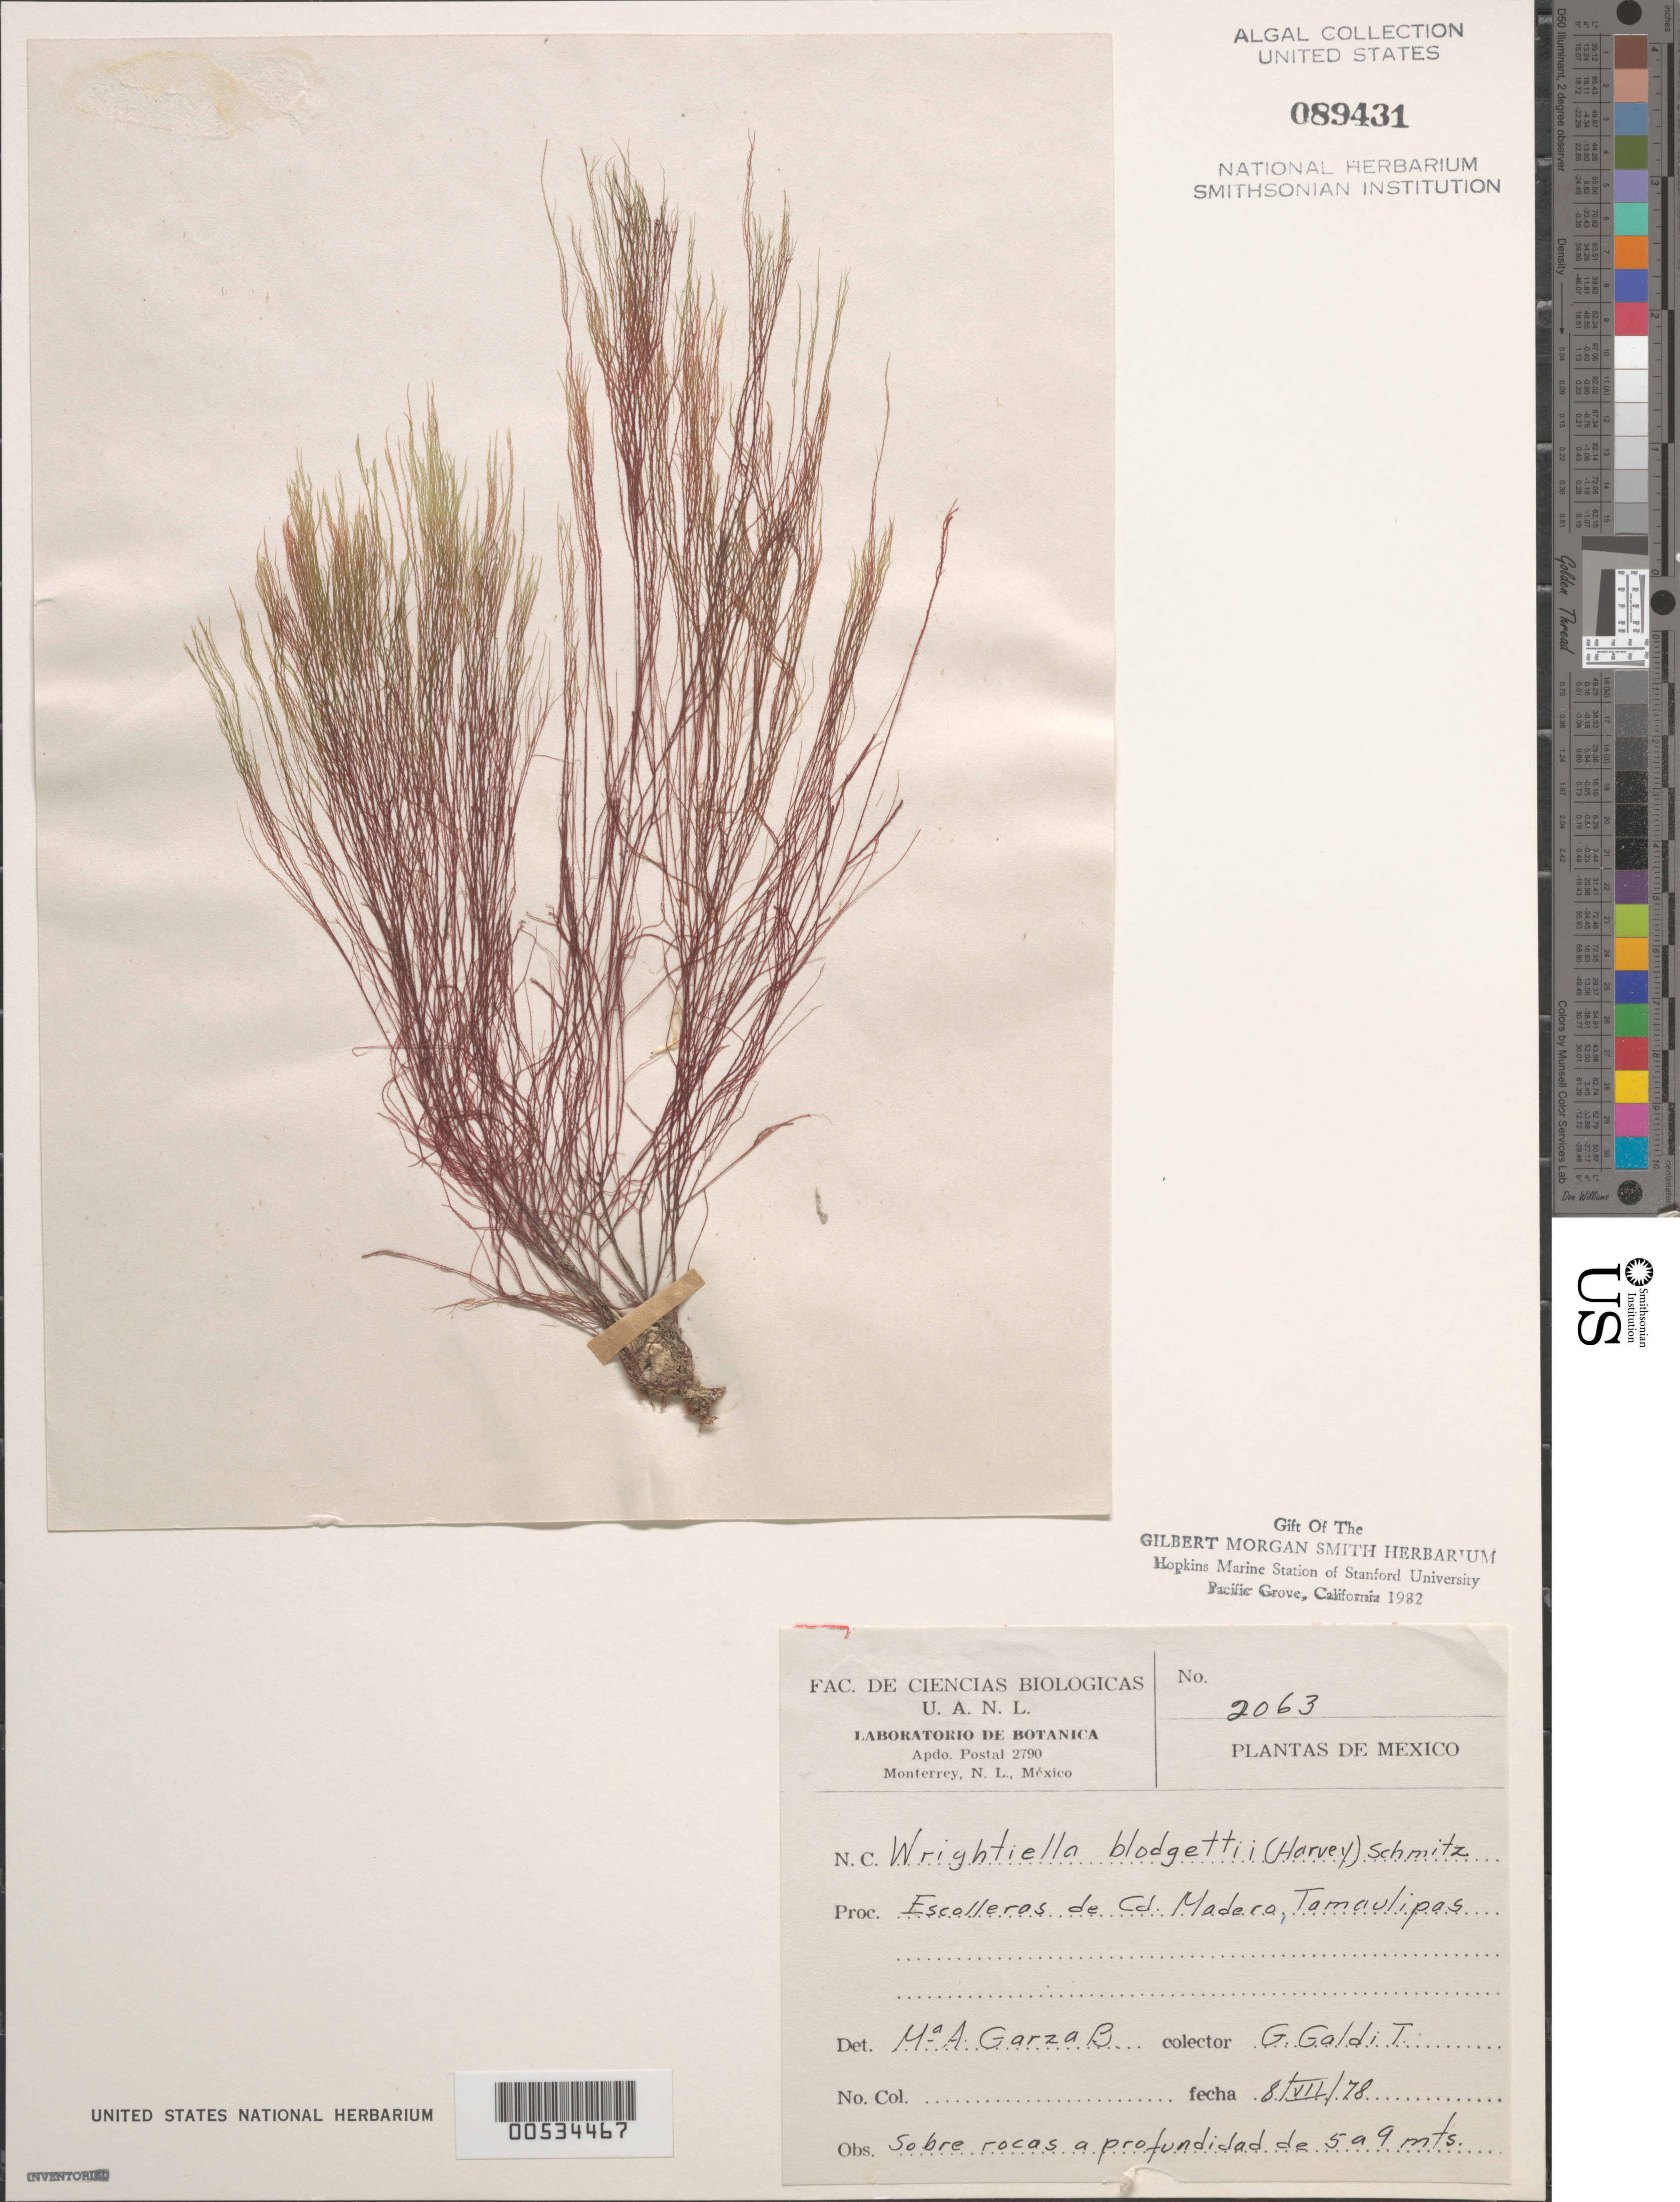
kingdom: Plantae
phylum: Rhodophyta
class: Florideophyceae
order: Ceramiales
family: Rhodomelaceae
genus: Wrightiella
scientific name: Wrightiella blodgettii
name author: (Harv.) F. Schmitz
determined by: Garza Barrientos, M. A.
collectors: G. Galdi T.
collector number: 2063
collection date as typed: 08 Jul 1978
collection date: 1978-07-08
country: Mexico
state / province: Tamaulipas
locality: Madero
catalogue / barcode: US 89431